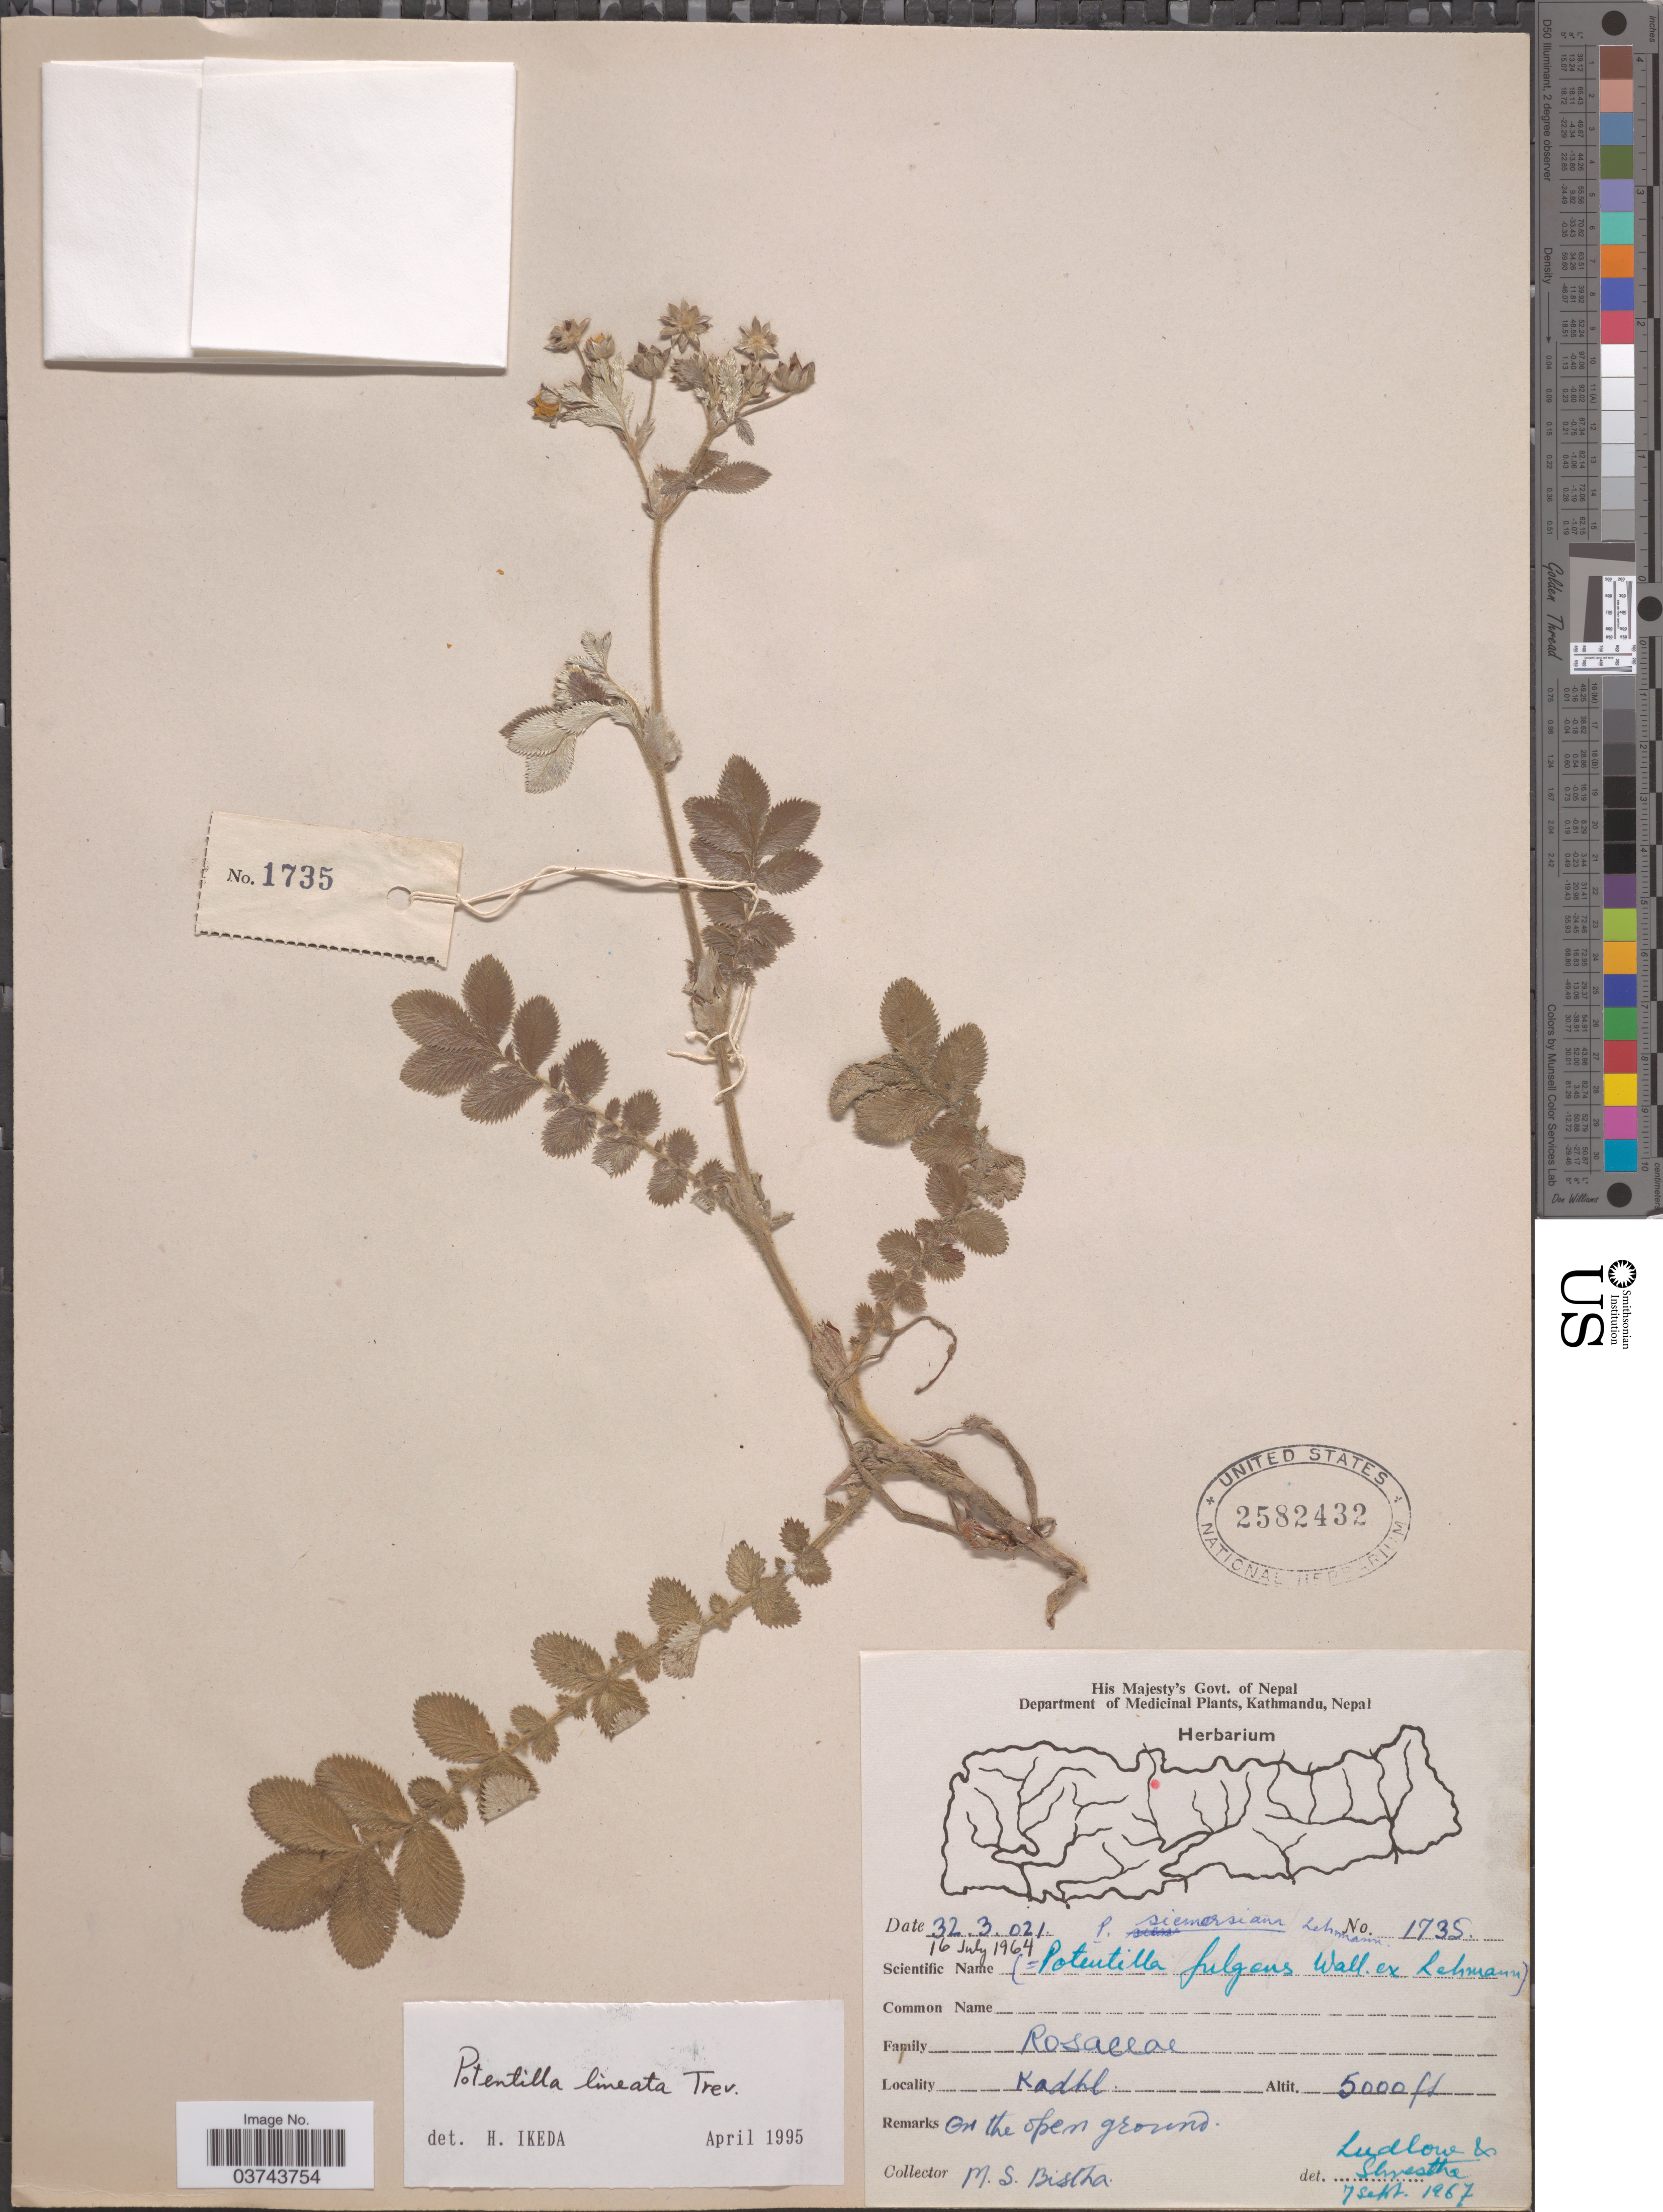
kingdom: Plantae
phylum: Tracheophyta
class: Magnoliopsida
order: Rosales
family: Rosaceae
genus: Potentilla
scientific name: Potentilla lineata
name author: Trevir.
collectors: M. Bistha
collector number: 1735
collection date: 1964-07-16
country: Nepal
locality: Kadhl.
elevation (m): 1524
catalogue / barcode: US 2582432